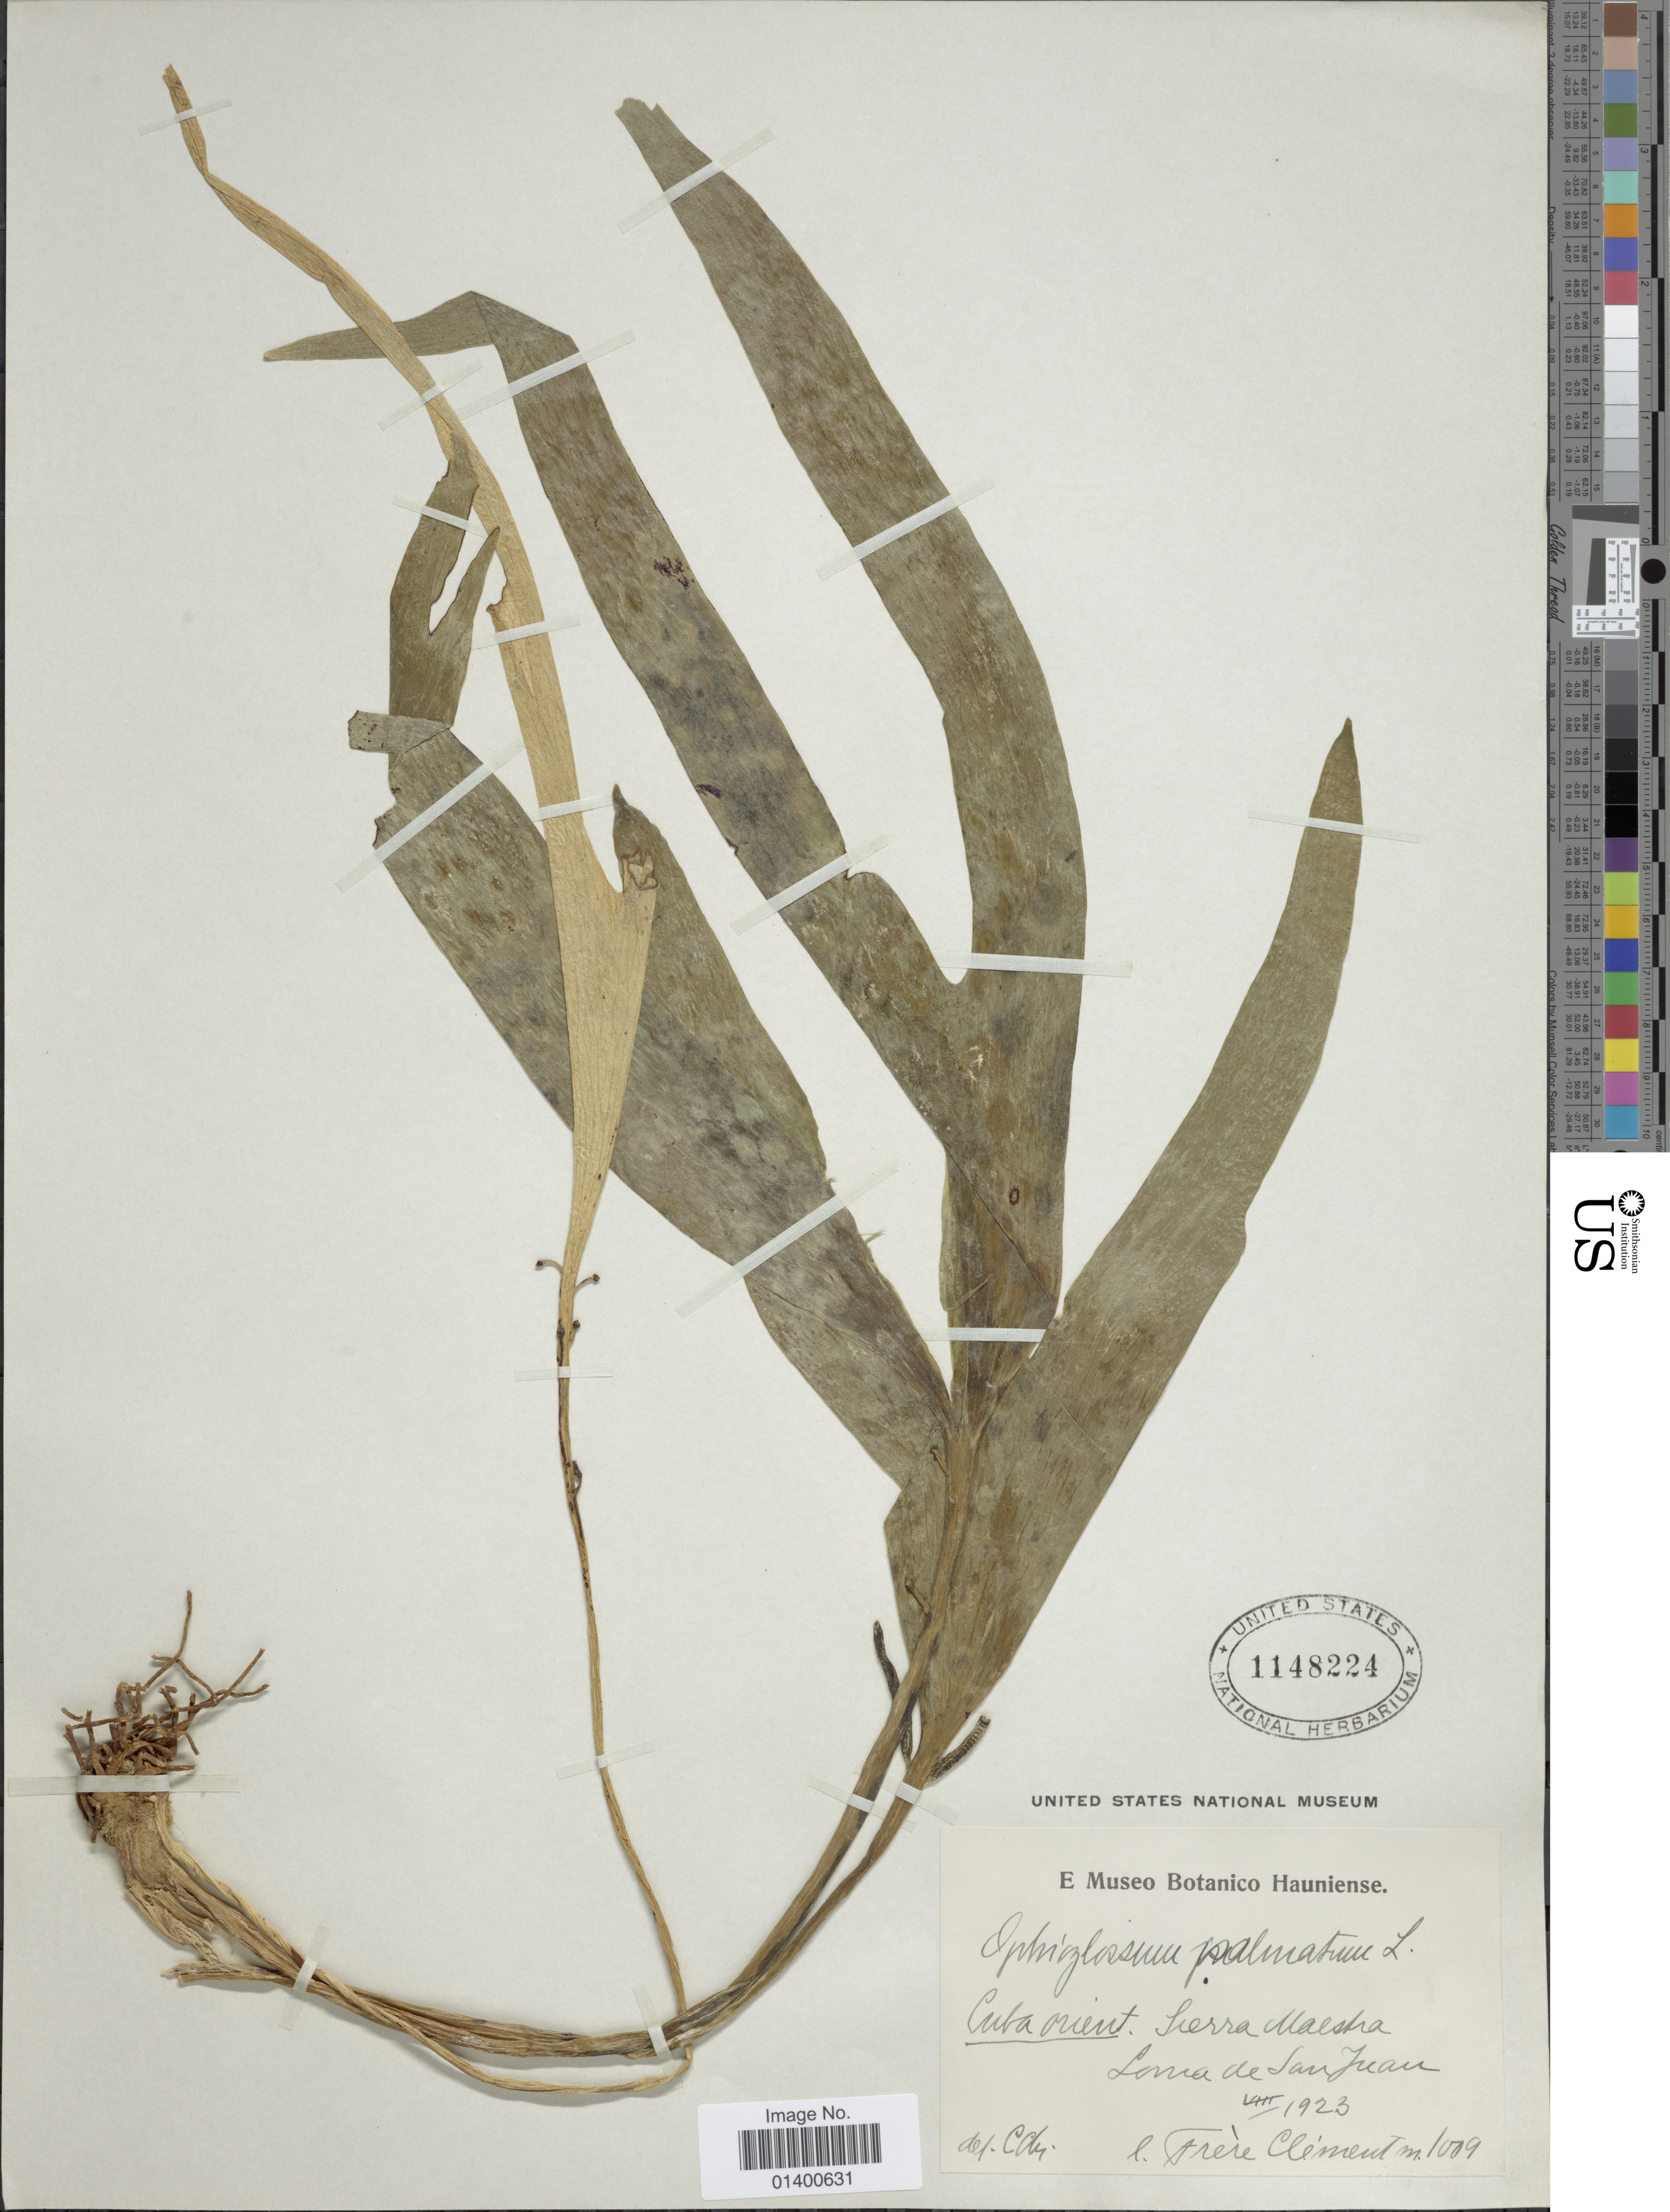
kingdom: Plantae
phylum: Tracheophyta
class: Polypodiopsida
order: Ophioglossales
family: Ophioglossaceae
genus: Cheiroglossa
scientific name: Cheiroglossa palmata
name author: (L.) C. Presl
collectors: B. Clement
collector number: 1009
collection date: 1923-08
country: Cuba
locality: Cuba Orient: Sierra Maestra, Loma de San Juan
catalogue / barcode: US 1148224